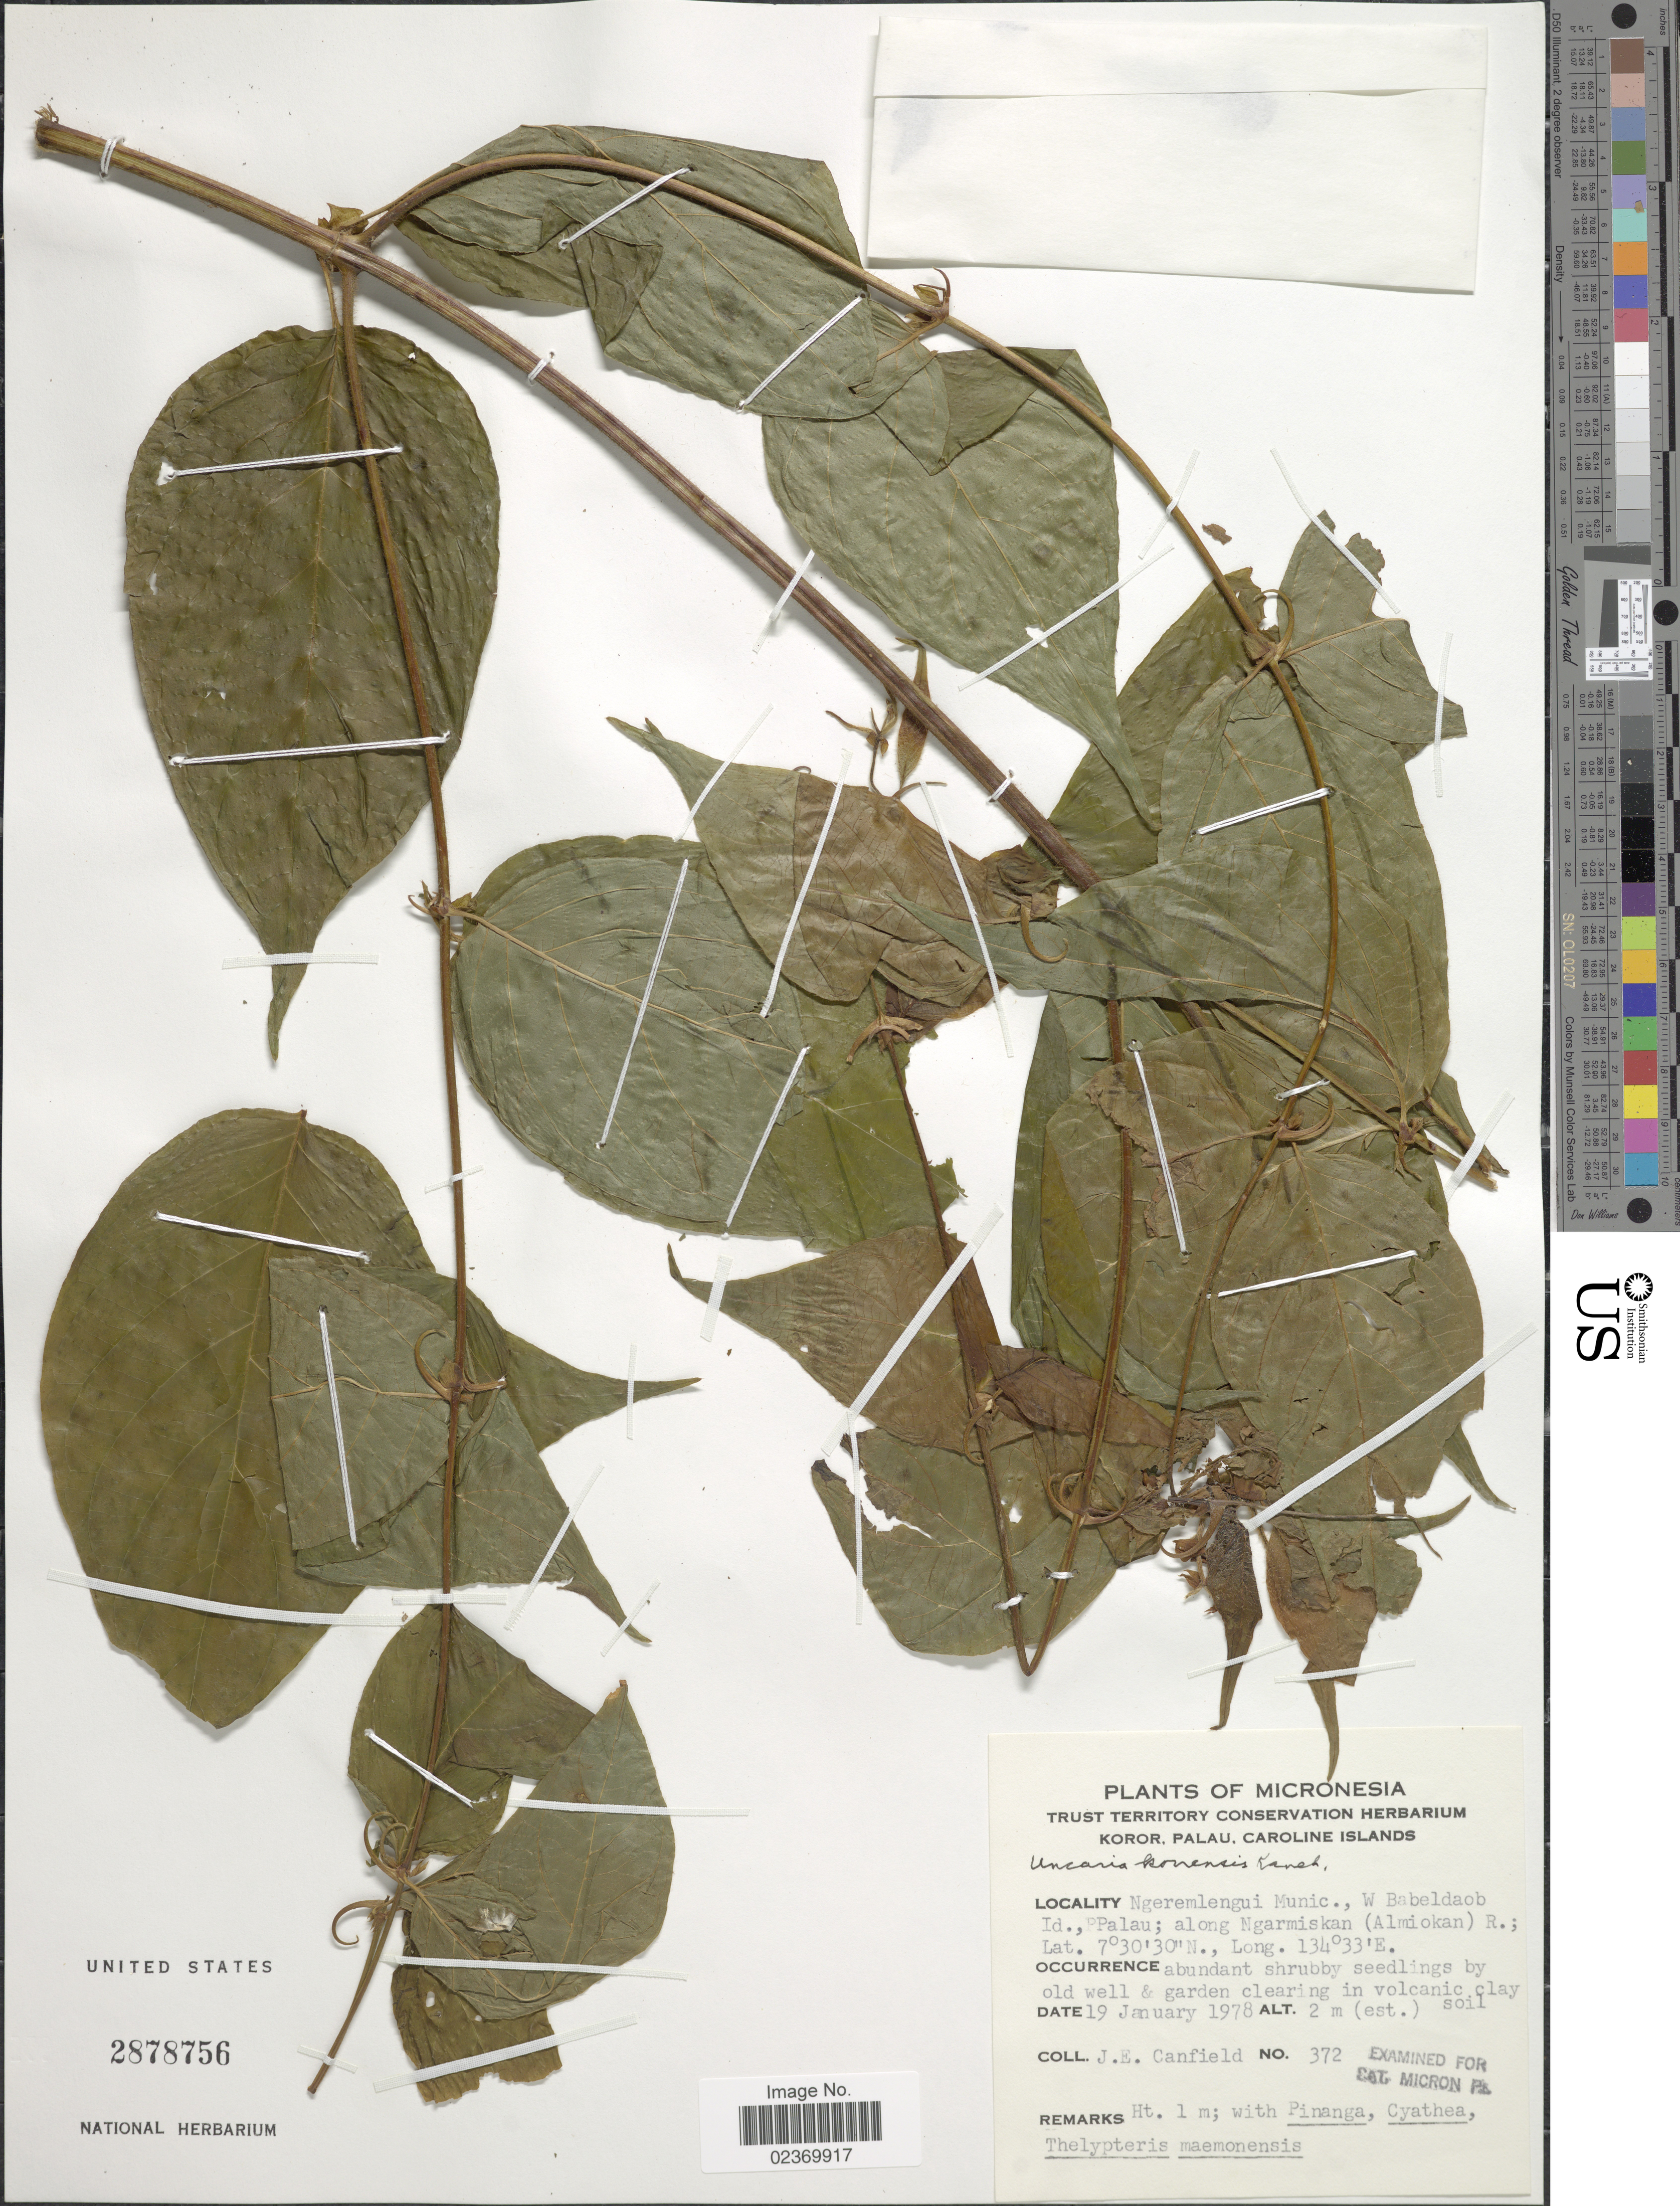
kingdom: Plantae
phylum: Tracheophyta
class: Magnoliopsida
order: Gentianales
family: Rubiaceae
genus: Uncaria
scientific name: Uncaria korrensis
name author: Kaneh.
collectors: J. E. Canfield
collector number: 372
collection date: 1978-01-19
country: Palau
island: Babeldaob [Babelthuap]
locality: Micronesia, Koror, Palau, Caroline Islands. Ngeremlengui Munic., W Babeldaob Id., Palau; along Ngarmiskan ( Almiokan) R.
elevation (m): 2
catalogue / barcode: US 2878756